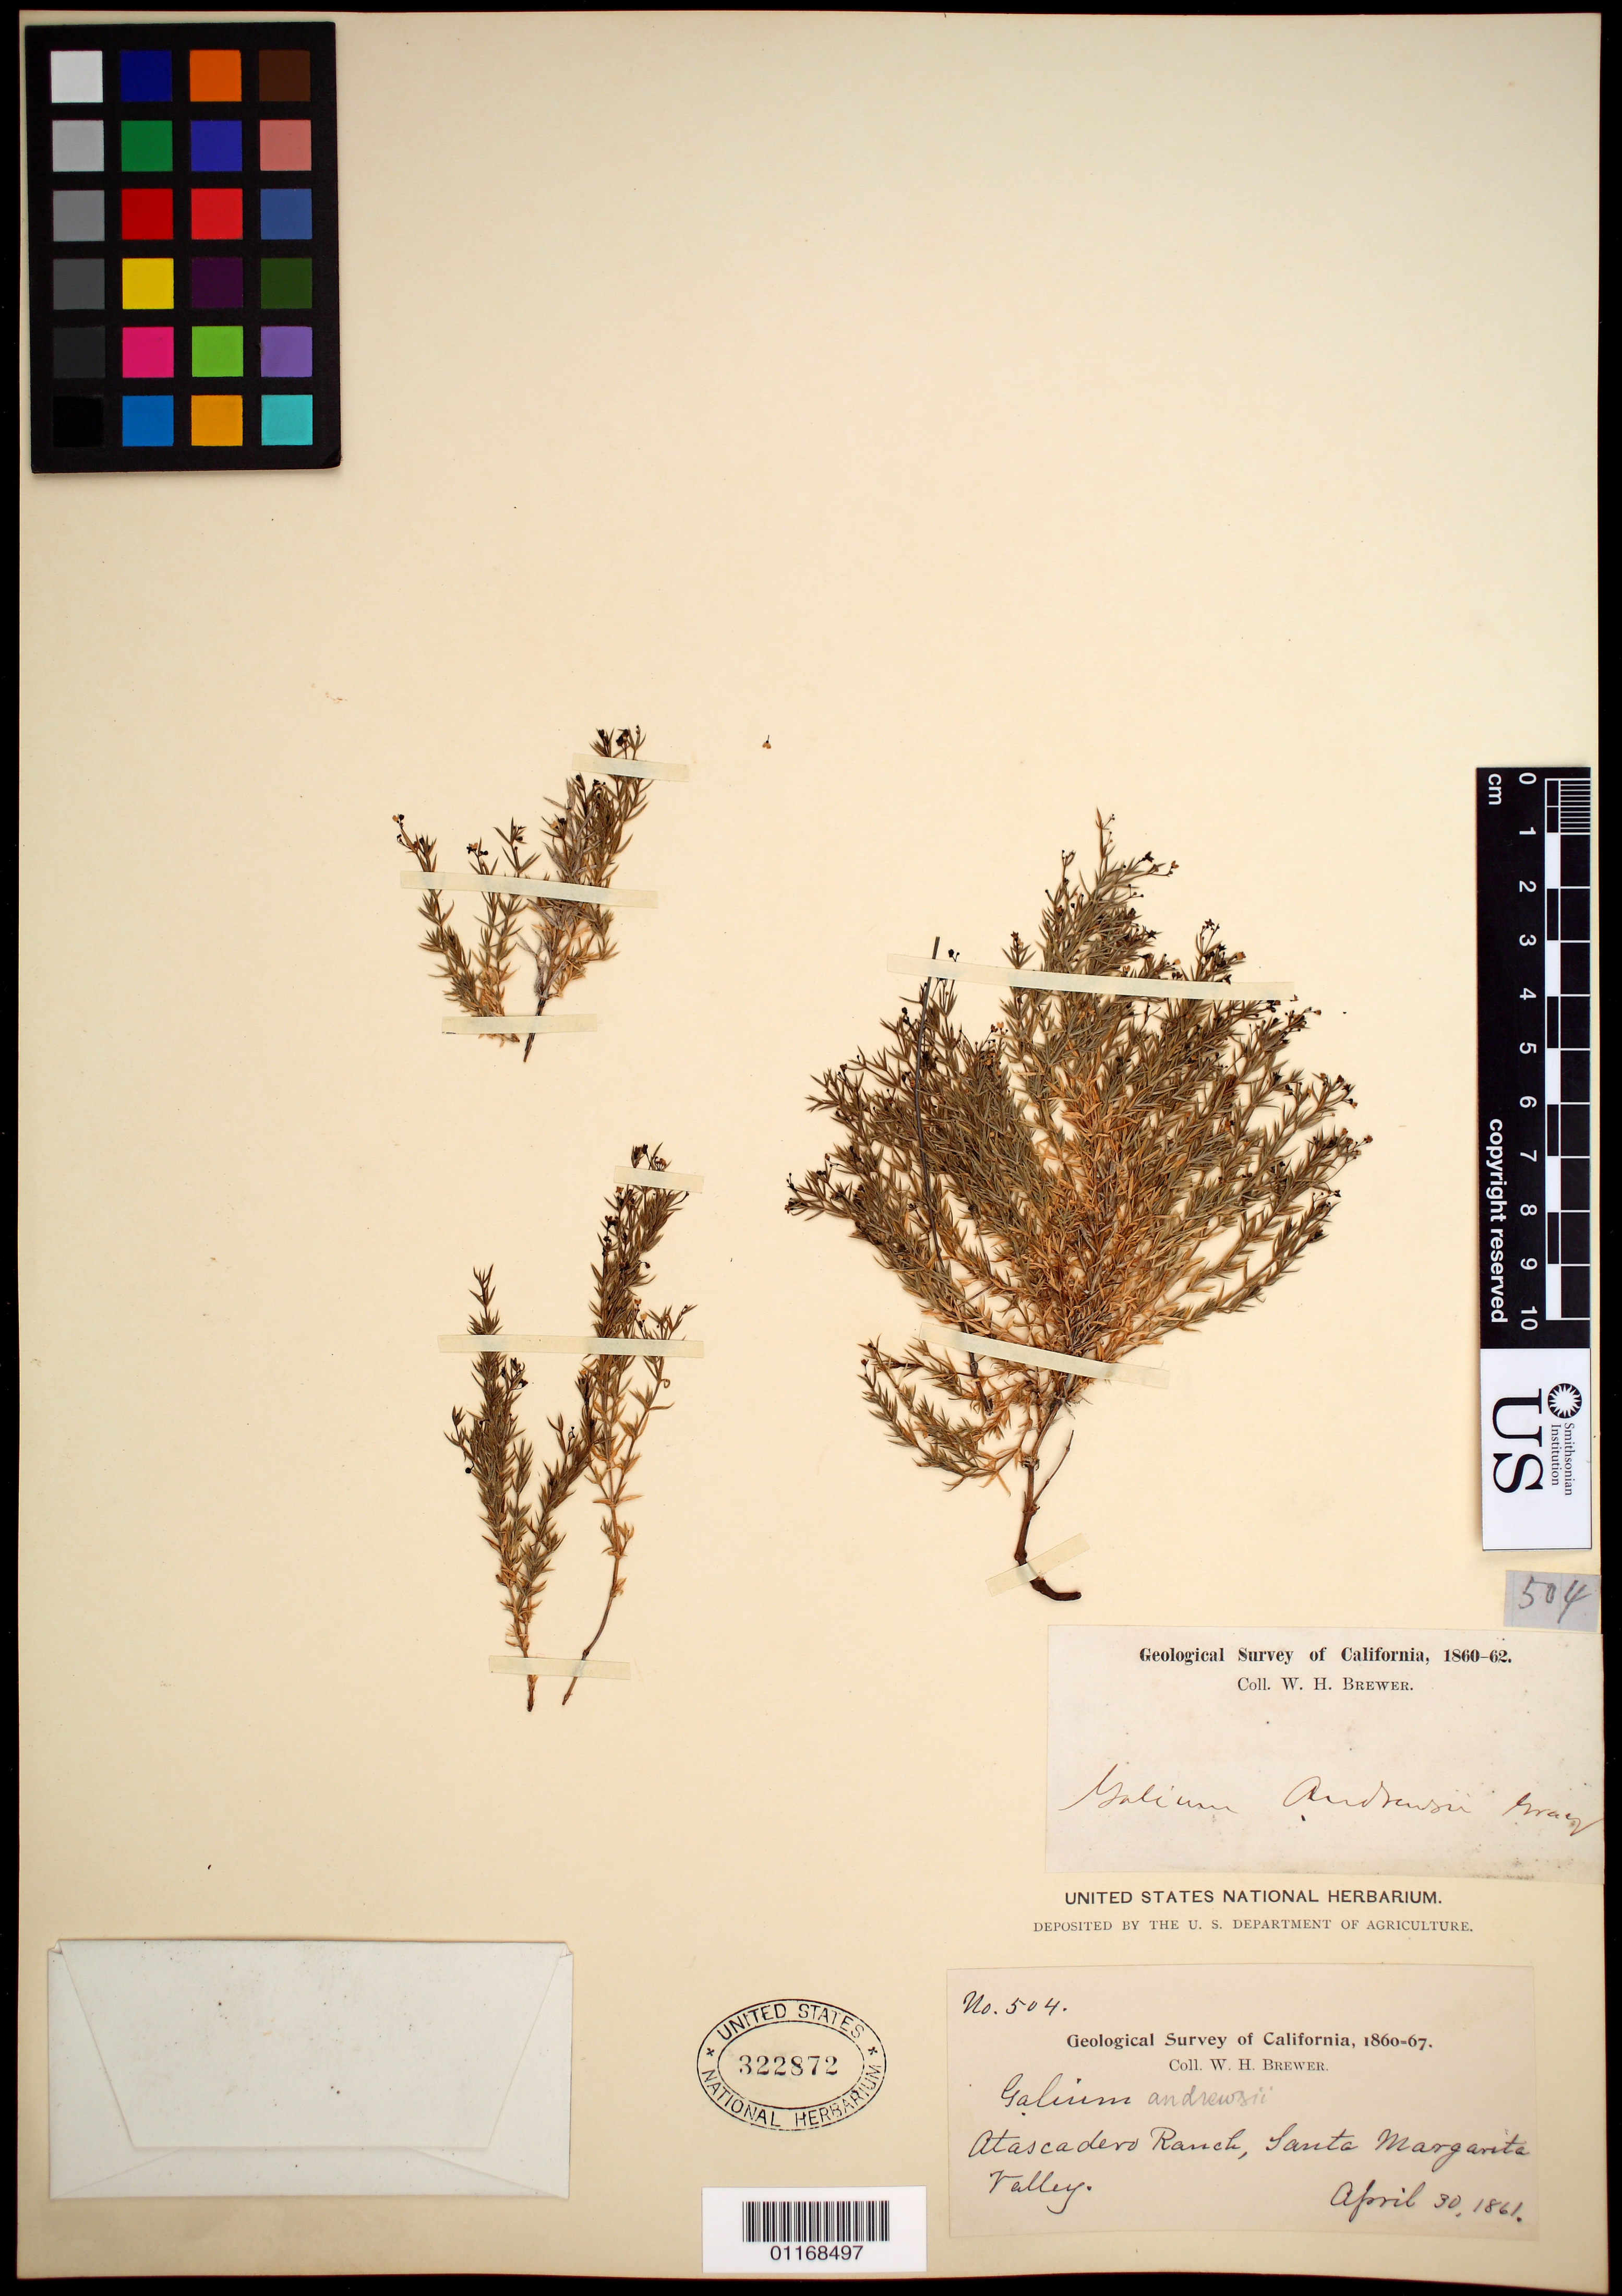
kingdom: Plantae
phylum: Tracheophyta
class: Magnoliopsida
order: Gentianales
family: Rubiaceae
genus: Galium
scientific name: Galium andrewsii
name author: A. Gray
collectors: W. H. Brewer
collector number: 504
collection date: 1861-04-30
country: United States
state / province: California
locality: Atascadero Ranch, Santa Margarita Valley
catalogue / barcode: US 322872